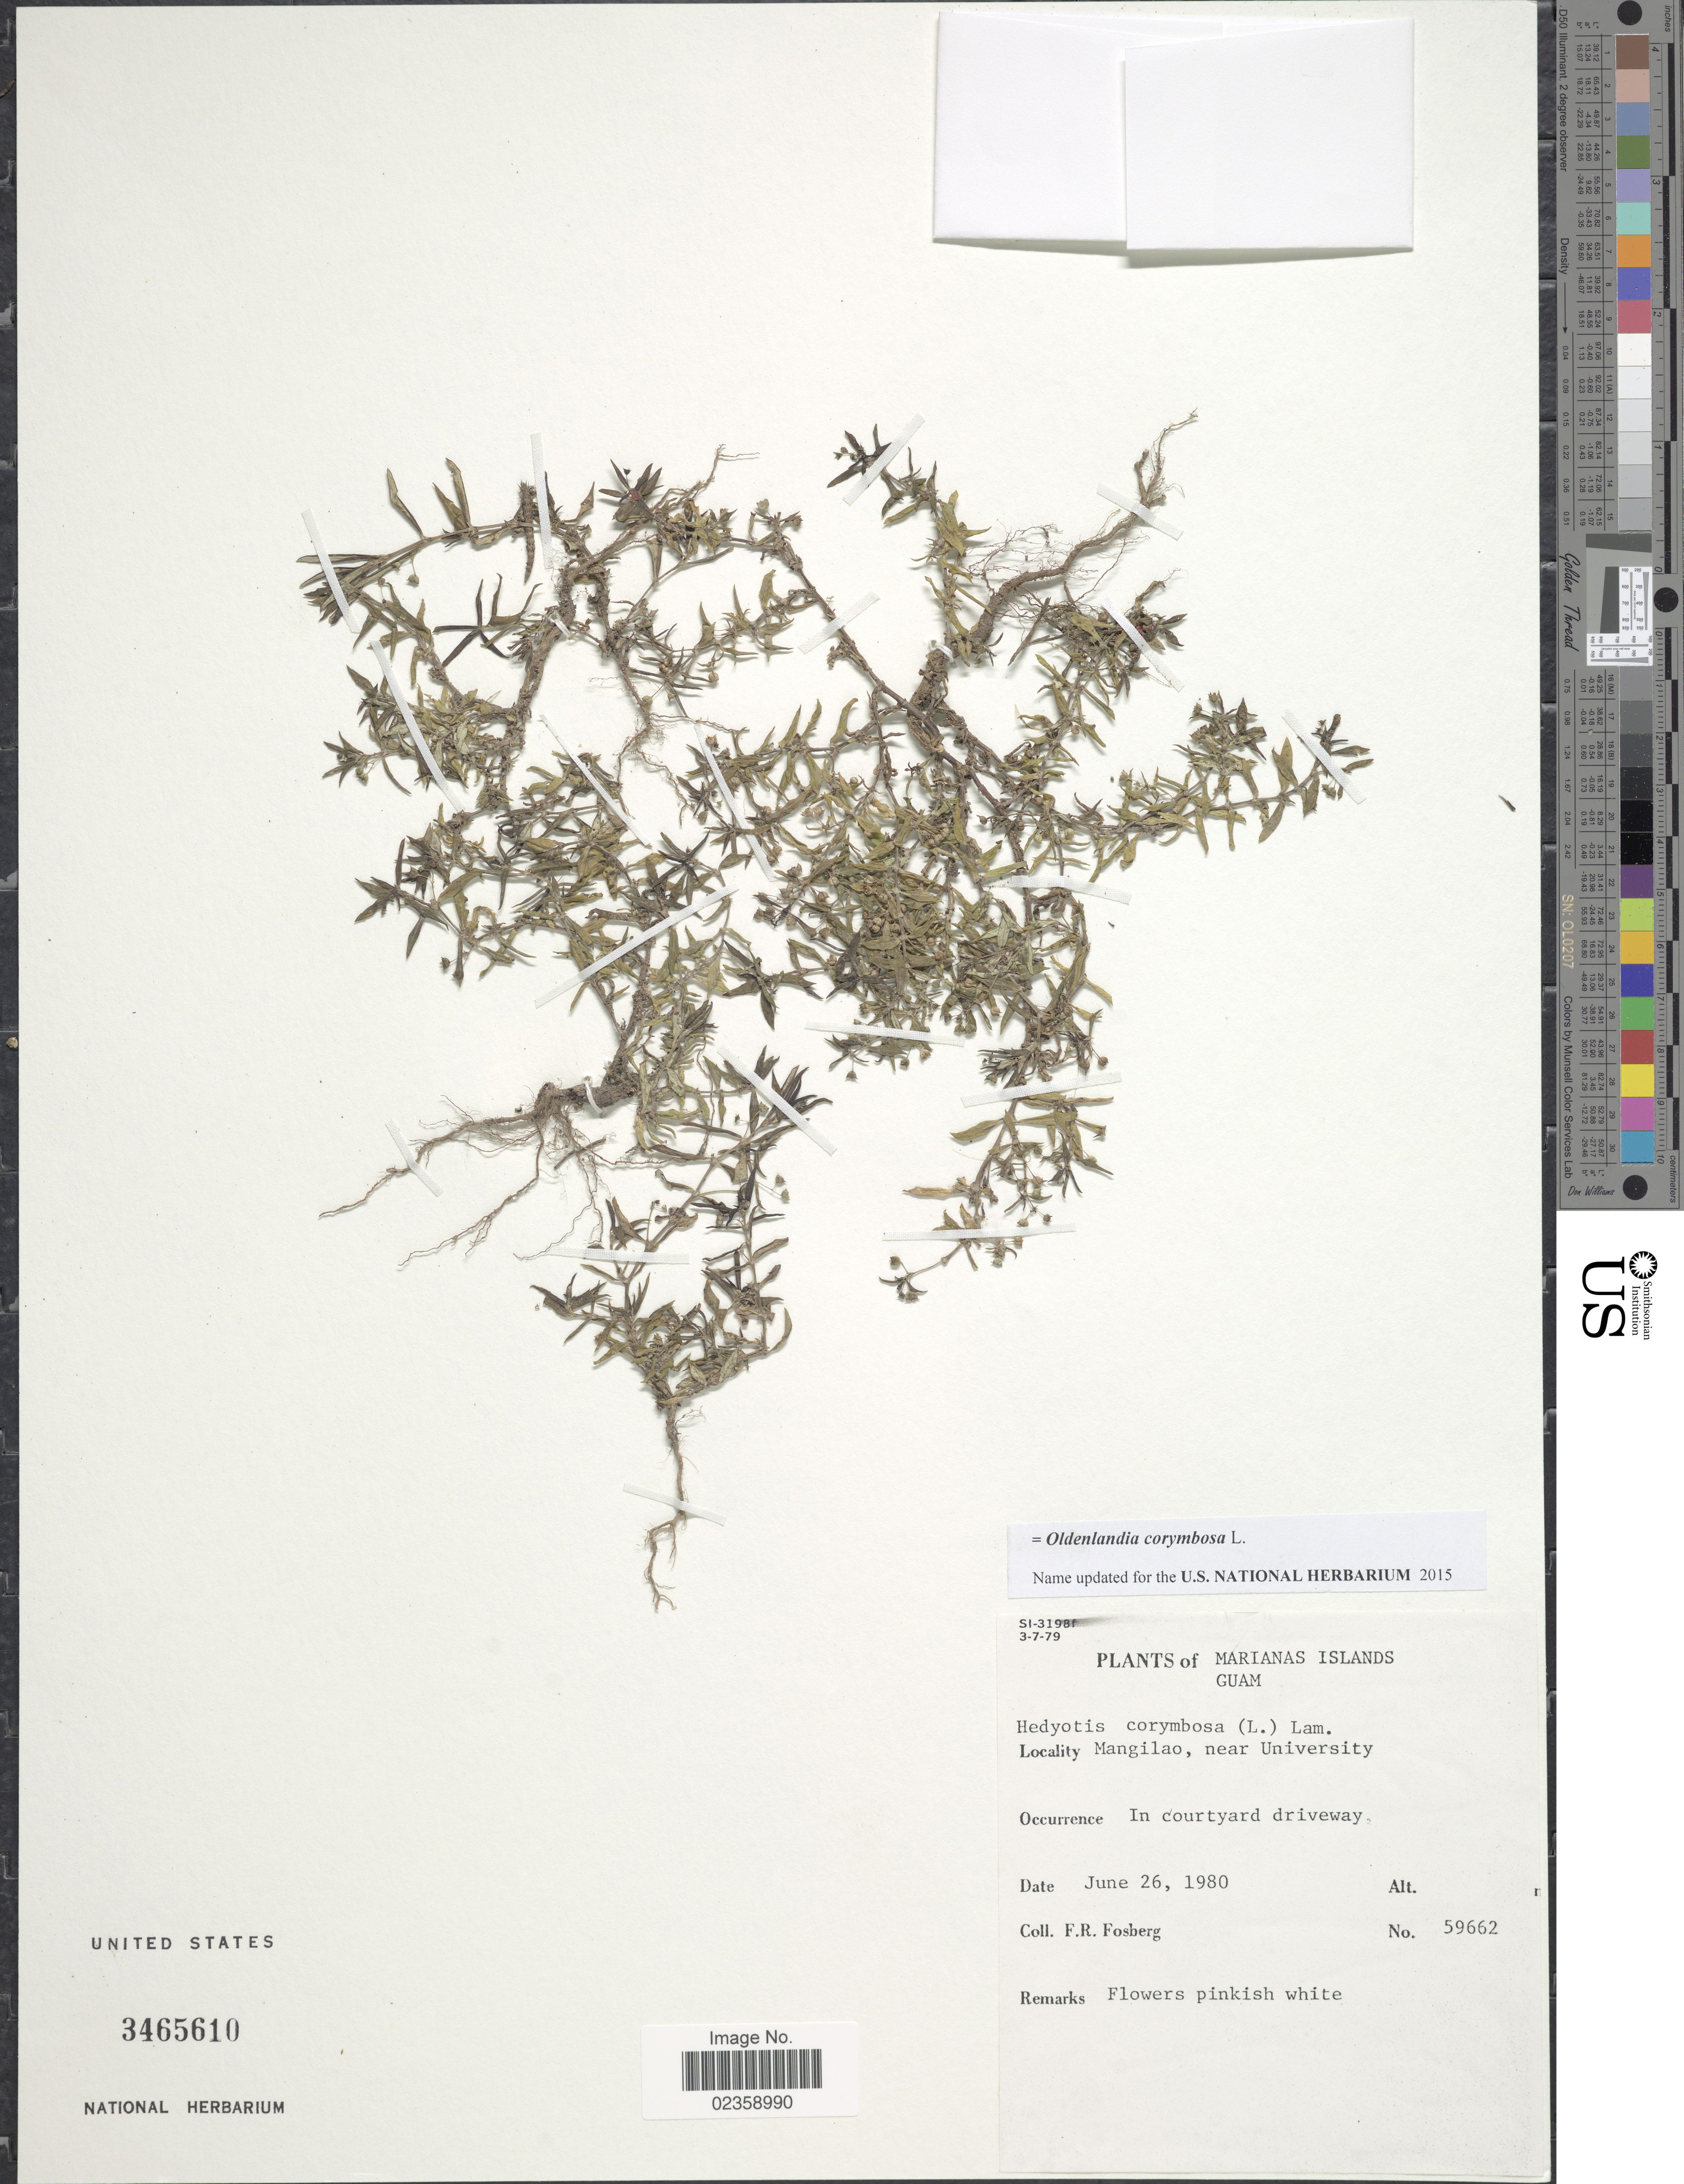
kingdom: Plantae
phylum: Tracheophyta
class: Magnoliopsida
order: Gentianales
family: Rubiaceae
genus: Oldenlandia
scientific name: Oldenlandia corymbosa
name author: L.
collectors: F. R. Fosberg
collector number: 59662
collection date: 1980-06-26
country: Guam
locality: Marianas Islands. Guam. Mangilao, near University, in courtyard driveway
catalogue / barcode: US 3465610